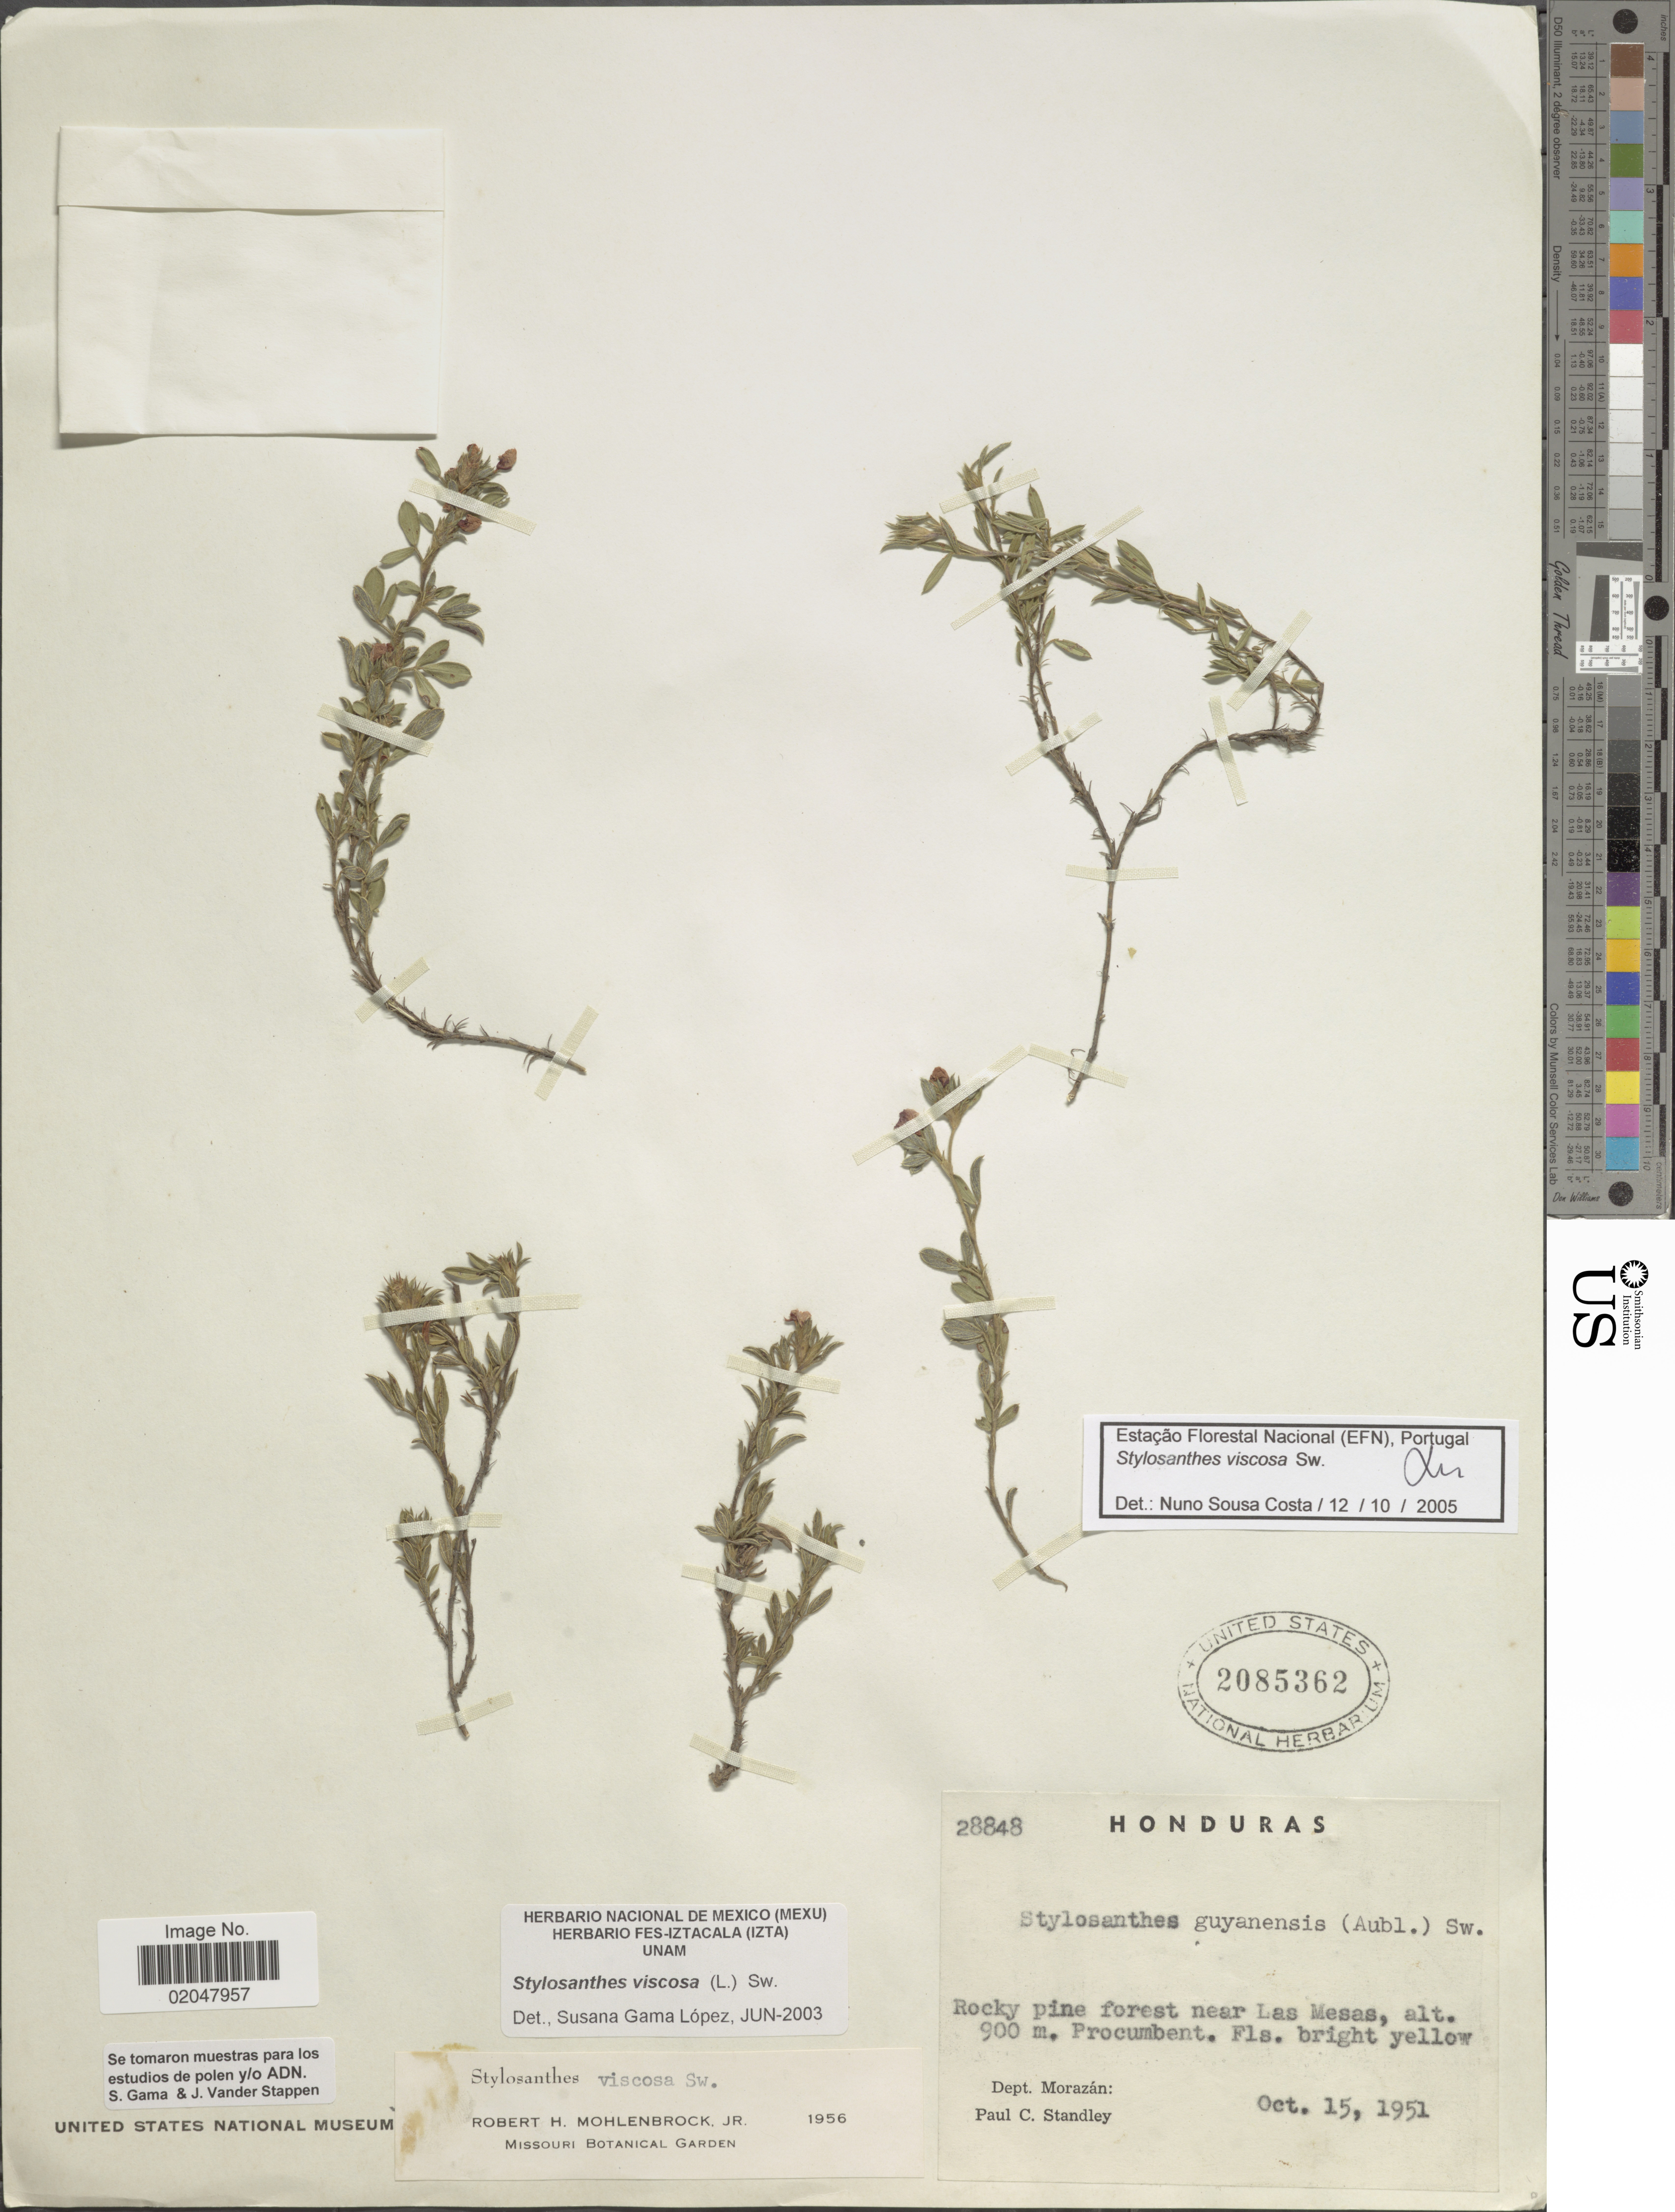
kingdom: Plantae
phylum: Tracheophyta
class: Magnoliopsida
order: Fabales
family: Fabaceae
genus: Stylosanthes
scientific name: Stylosanthes viscosa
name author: Sw.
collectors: P. C. Standley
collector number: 28848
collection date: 1951-10-15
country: Honduras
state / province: Fco. Morazán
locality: Near Las Mesas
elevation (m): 900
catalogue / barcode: US 2085362